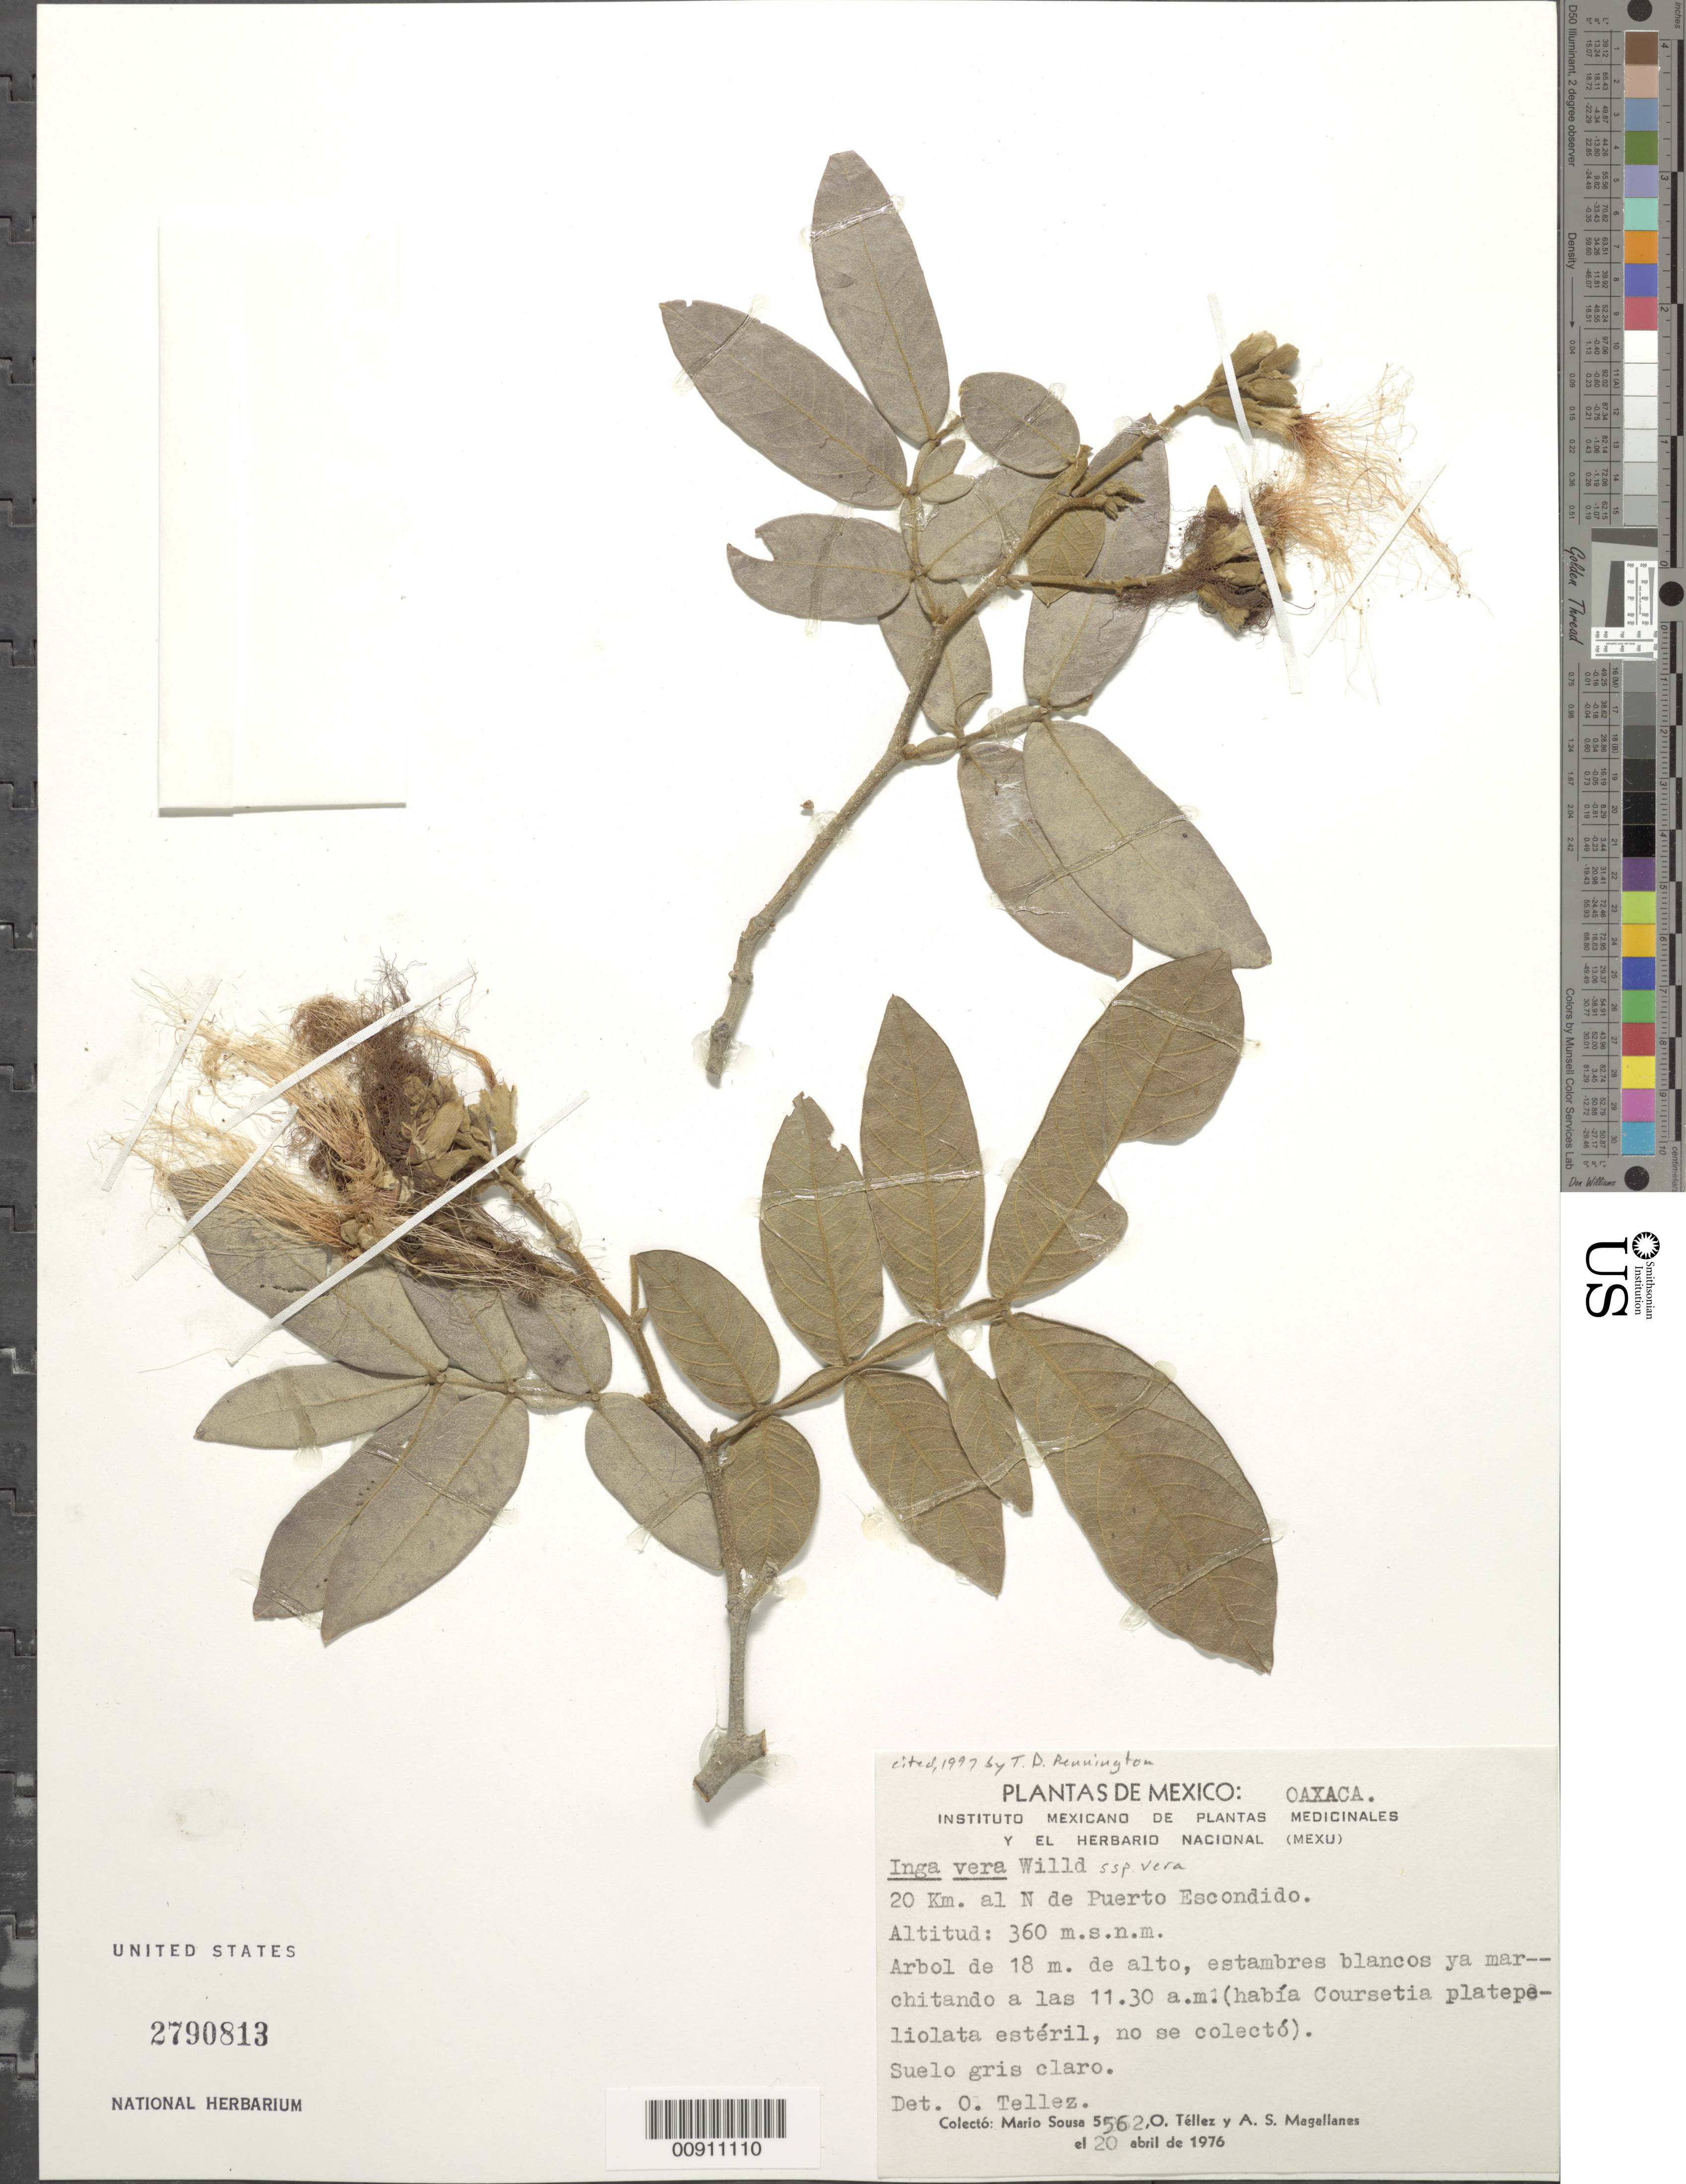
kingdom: Plantae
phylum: Tracheophyta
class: Magnoliopsida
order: Fabales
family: Fabaceae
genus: Inga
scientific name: Inga vera subsp. vera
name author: Willd.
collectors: M. Sousa S., O. Téllez V. & A. Magallanes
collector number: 5562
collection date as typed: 20 Apr 1976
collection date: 1976-04-20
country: Mexico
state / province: Oaxaca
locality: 20 km. al N de Puerto Escondido, Oaxaca.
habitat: Suelo gris claro (Había Coursetia platepeliolata estéril, no se colectó).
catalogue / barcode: US 2790813